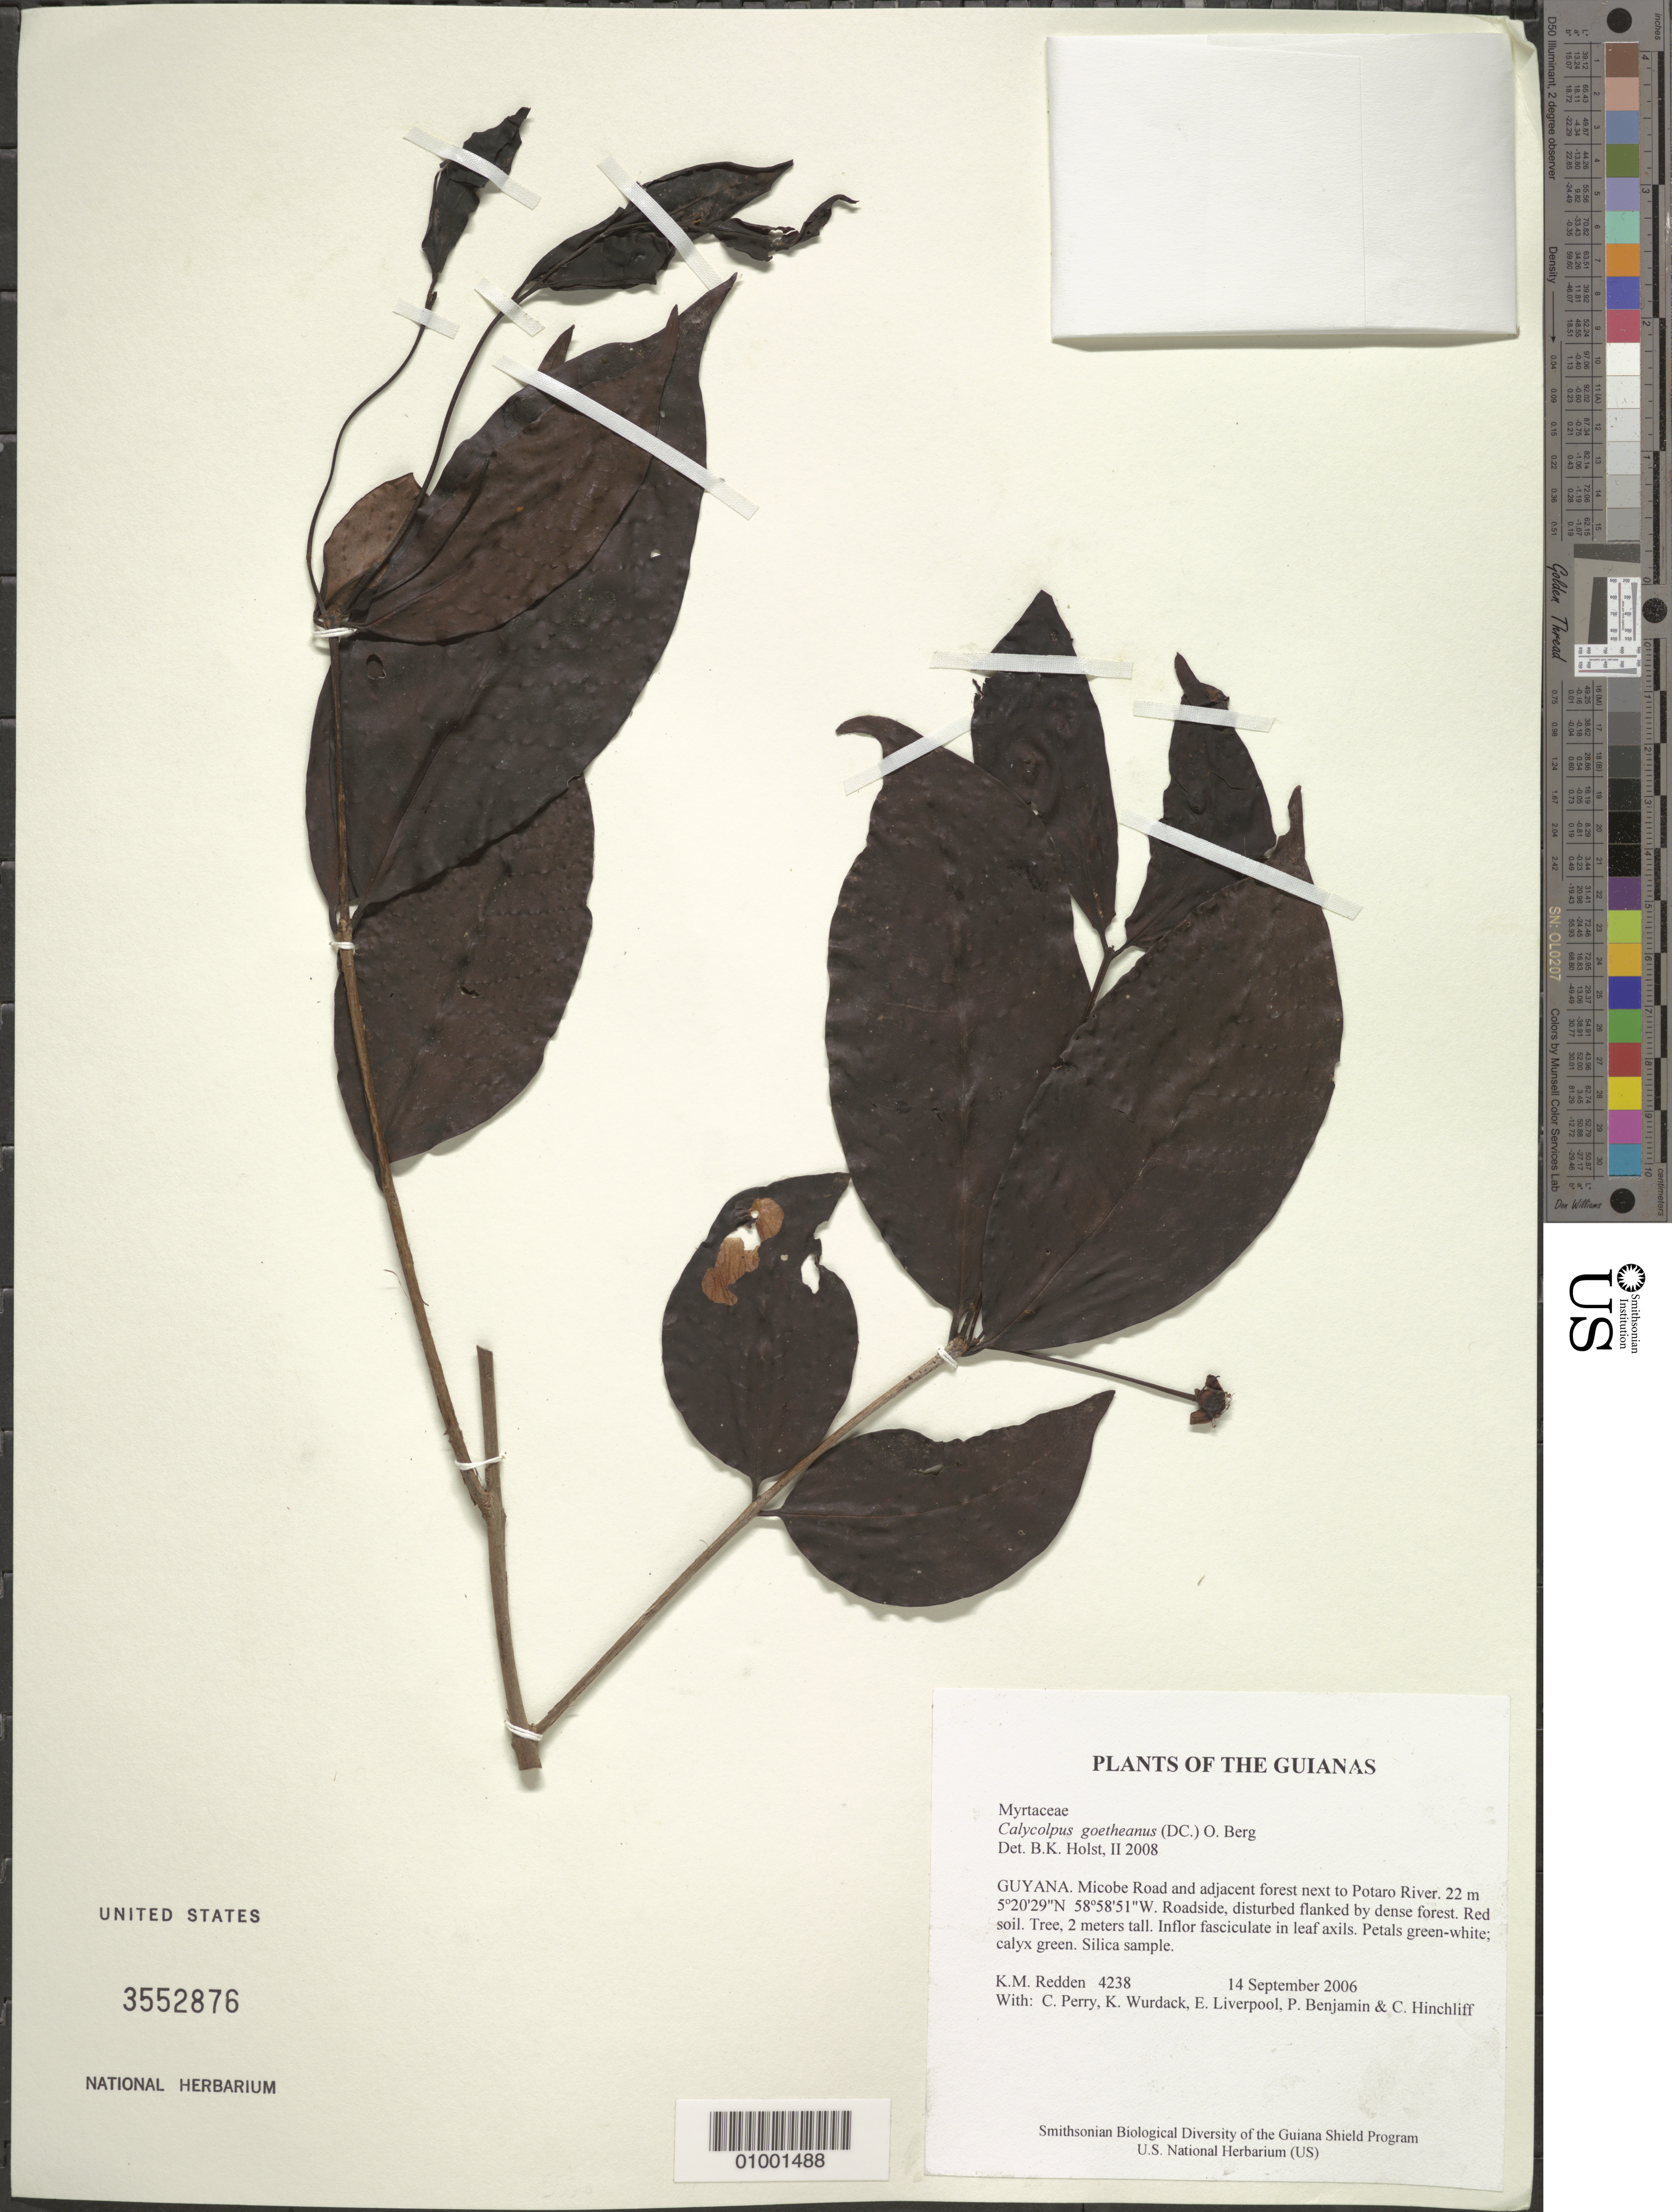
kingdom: Plantae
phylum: Tracheophyta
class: Magnoliopsida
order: Myrtales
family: Myrtaceae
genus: Calycolpus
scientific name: Calycolpus goetheanus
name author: (DC.) O. Berg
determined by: Holst, Bruce K.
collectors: K. M. Redden, C. Perry, K. Wurdack, E. Liverpool, P. Benjamin & C. E. Hinchliff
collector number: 4238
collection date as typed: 14 September 2006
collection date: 2006-09-14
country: Guyana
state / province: Potaro-Siparuni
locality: Micobe Road and adjacent forest next to Potaro River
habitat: Roadside, disturbed, flanked by dense forest. Red soil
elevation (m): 22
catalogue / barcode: US 3552876